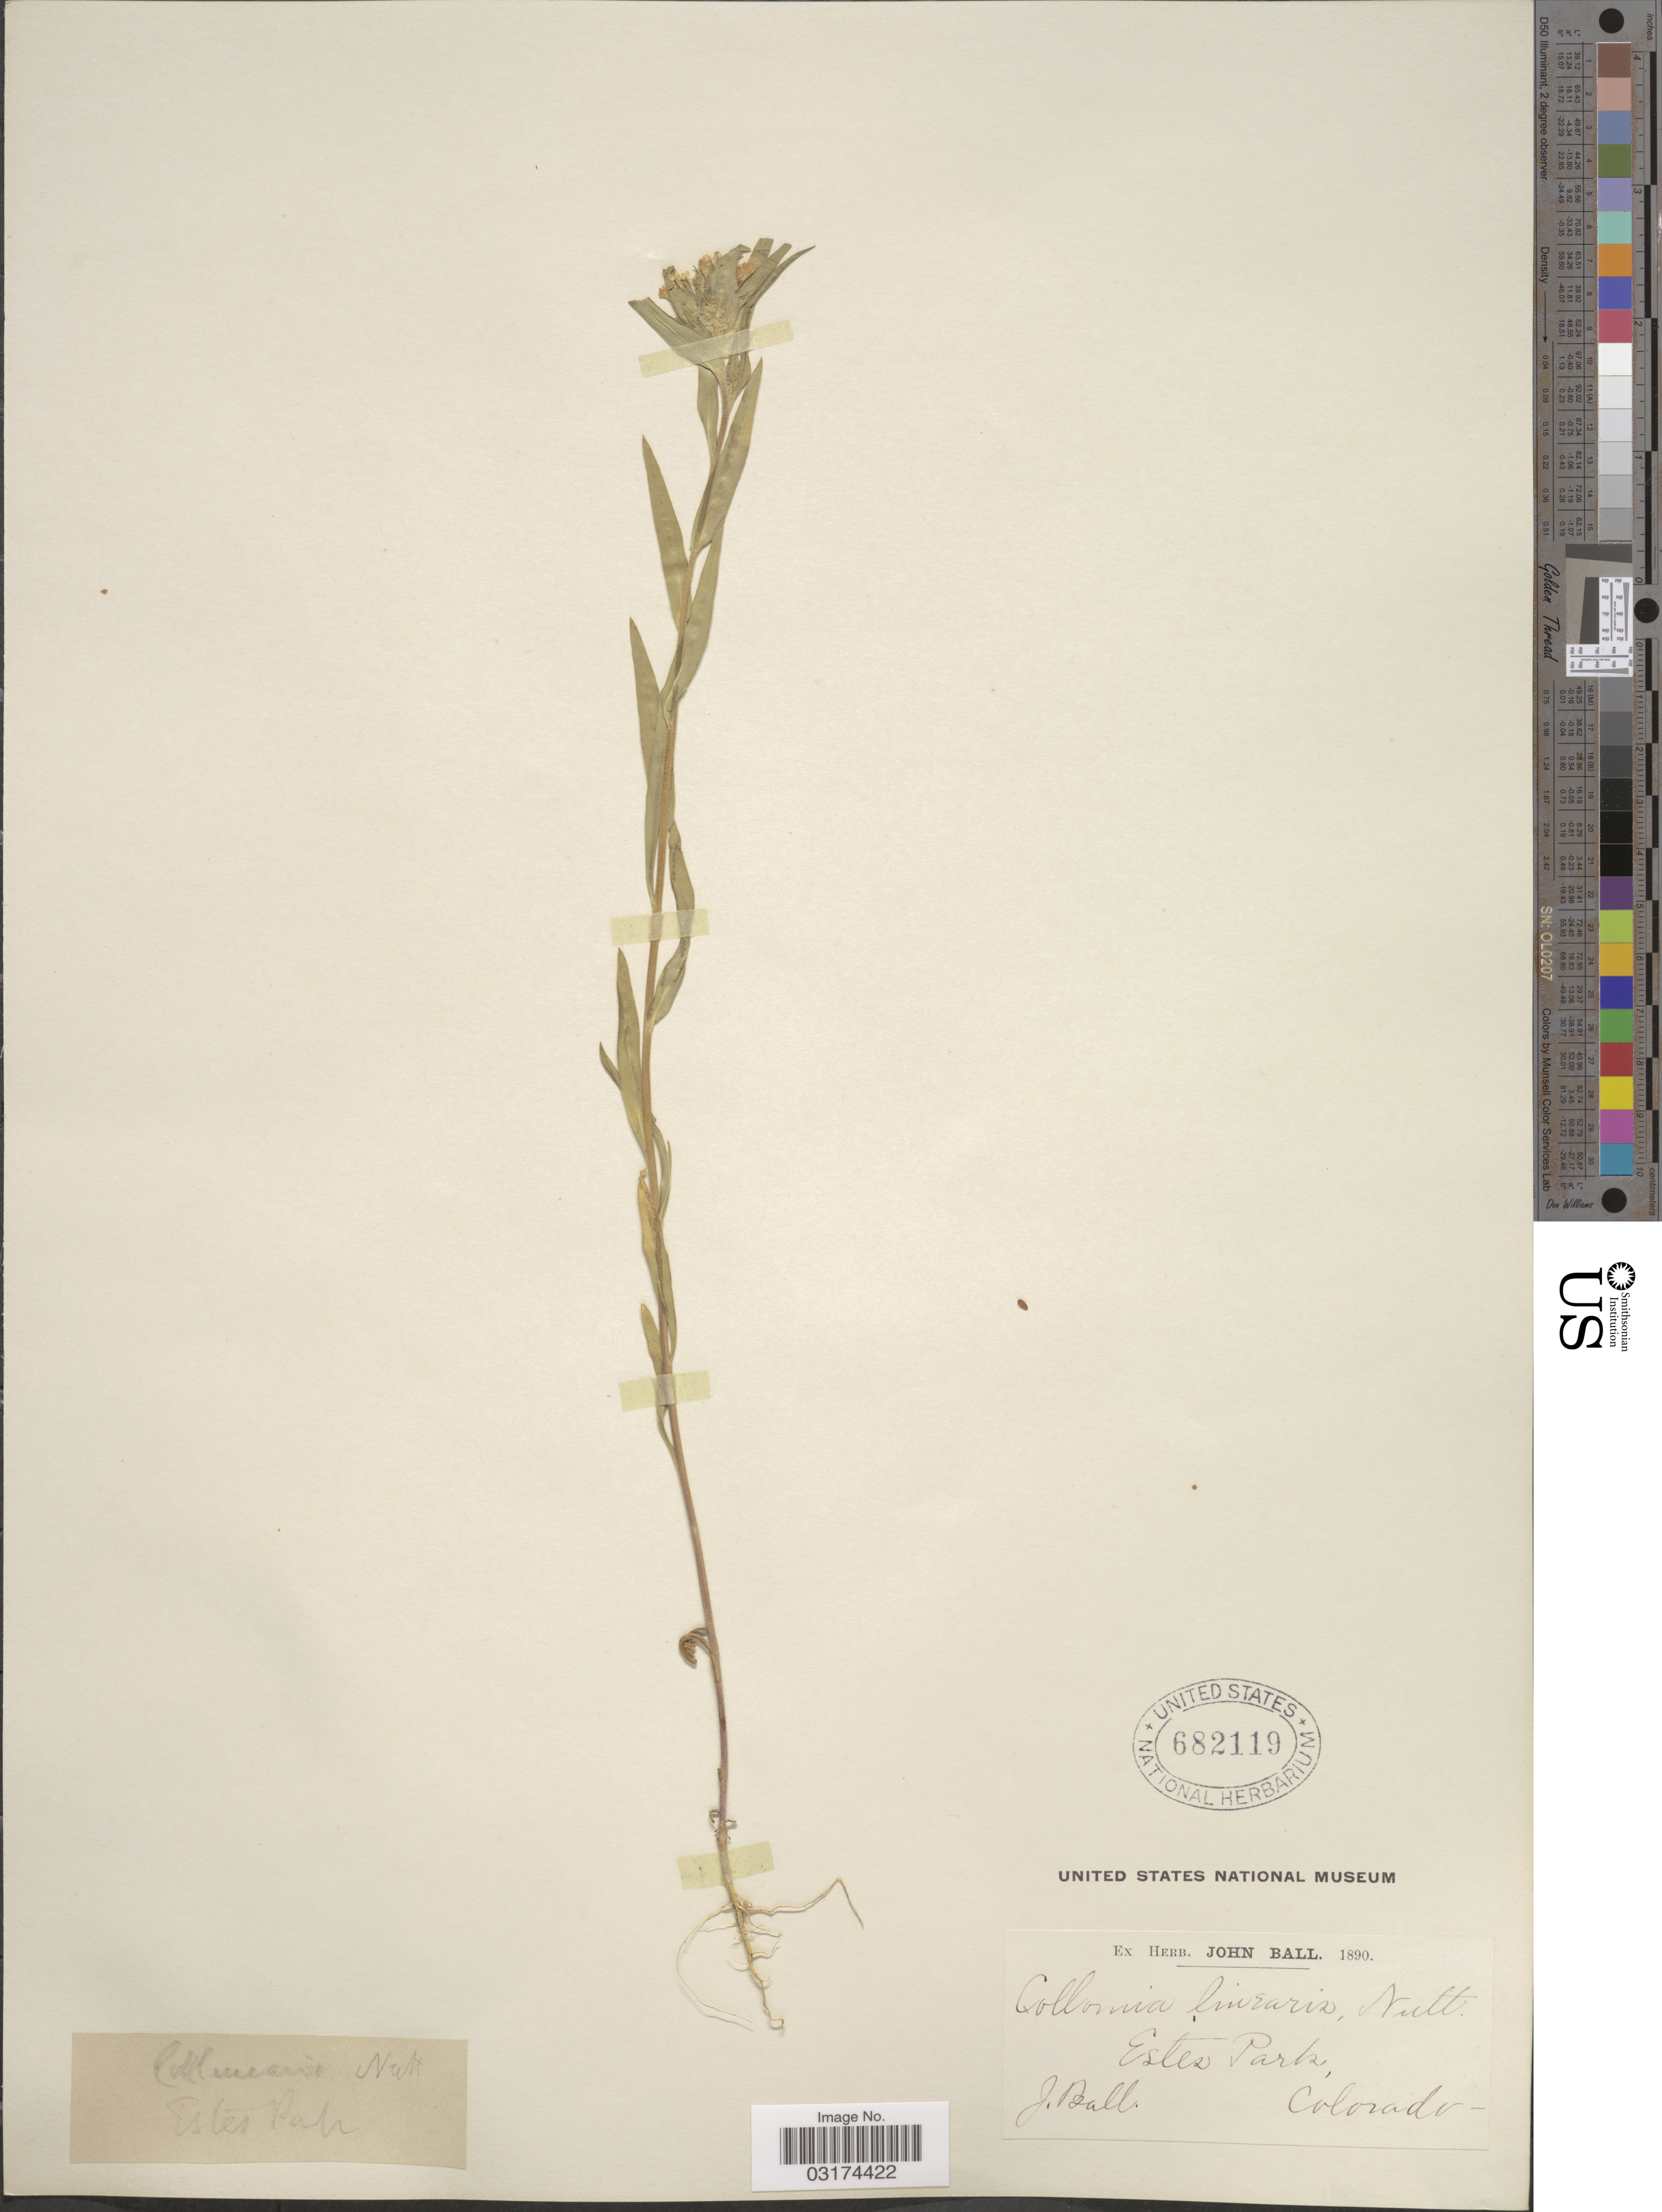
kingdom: Plantae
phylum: Tracheophyta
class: Magnoliopsida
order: Ericales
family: Polemoniaceae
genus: Collomia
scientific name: Collomia linearis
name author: Nutt.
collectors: J. Ball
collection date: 1890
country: United States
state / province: Colorado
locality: Ester Park.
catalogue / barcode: US 682119